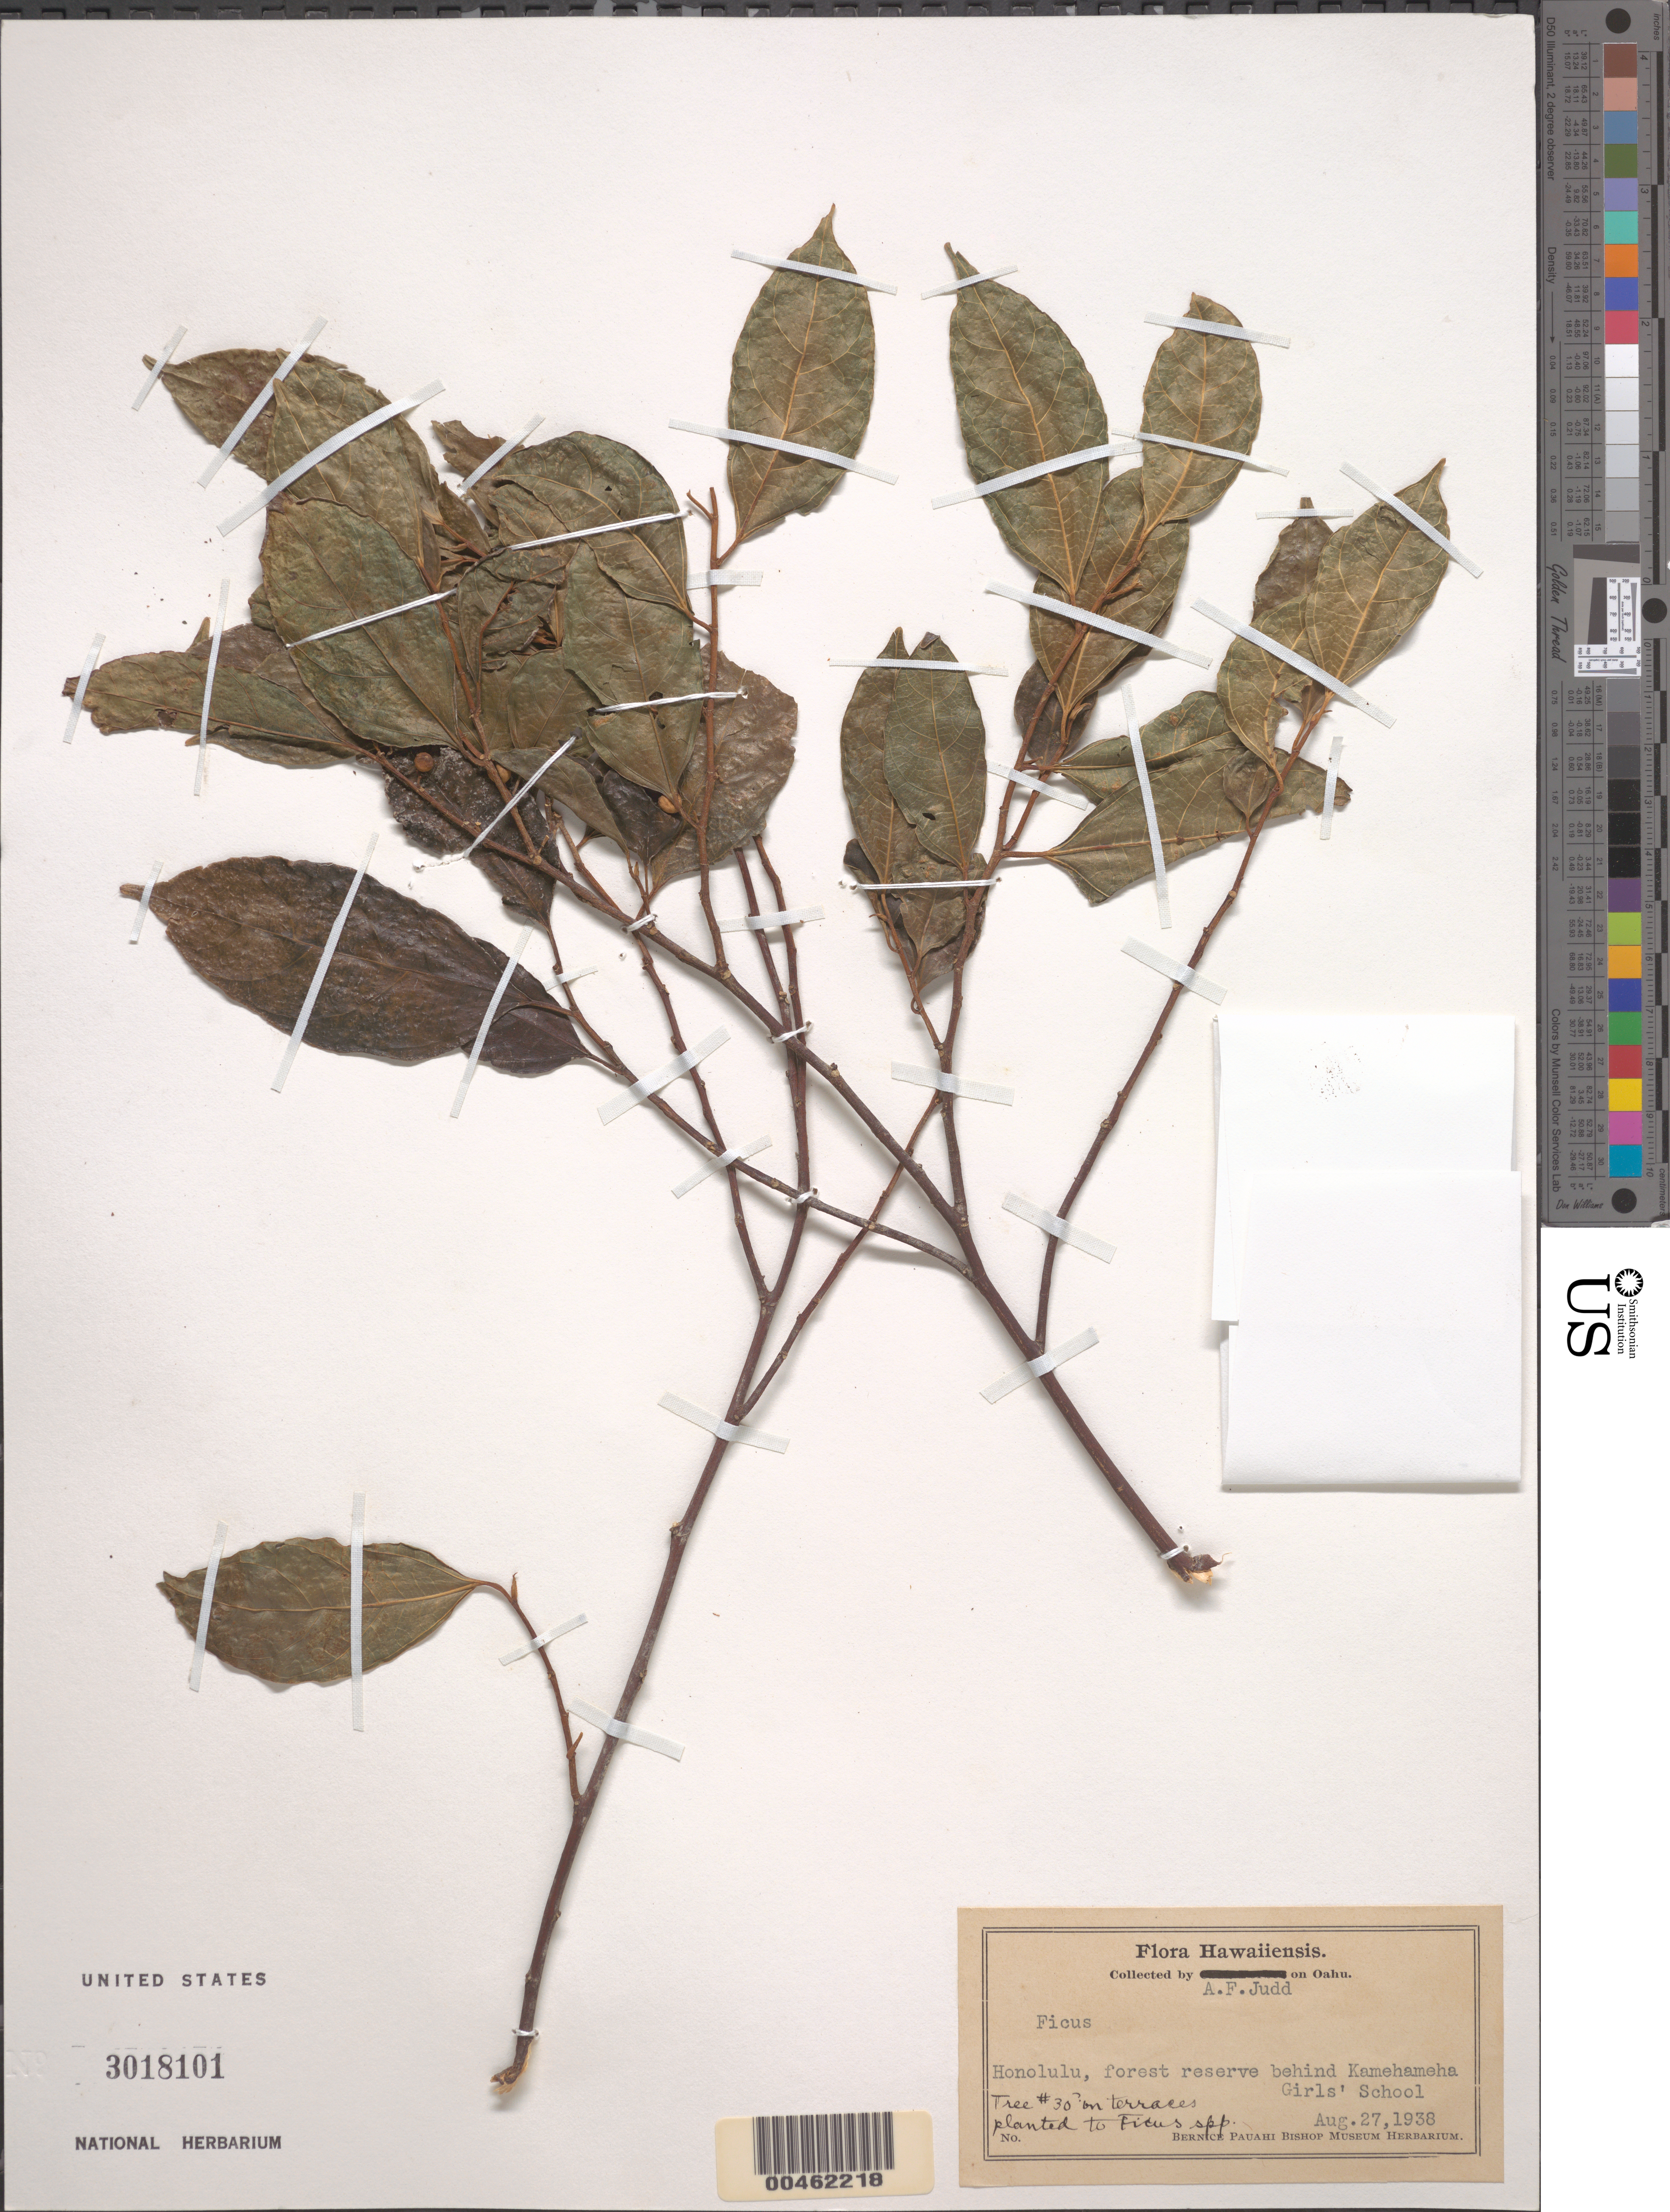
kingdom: Plantae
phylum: Tracheophyta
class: Magnoliopsida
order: Rosales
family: Moraceae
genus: Ficus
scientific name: Ficus sp.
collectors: A. Judd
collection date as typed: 27 Aug 1938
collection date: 1938-08-27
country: United States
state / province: Hawaii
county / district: Honolulu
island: Oahu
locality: Honolulu, forest reserve behind Kamehameha Girls' School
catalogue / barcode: US 3018101